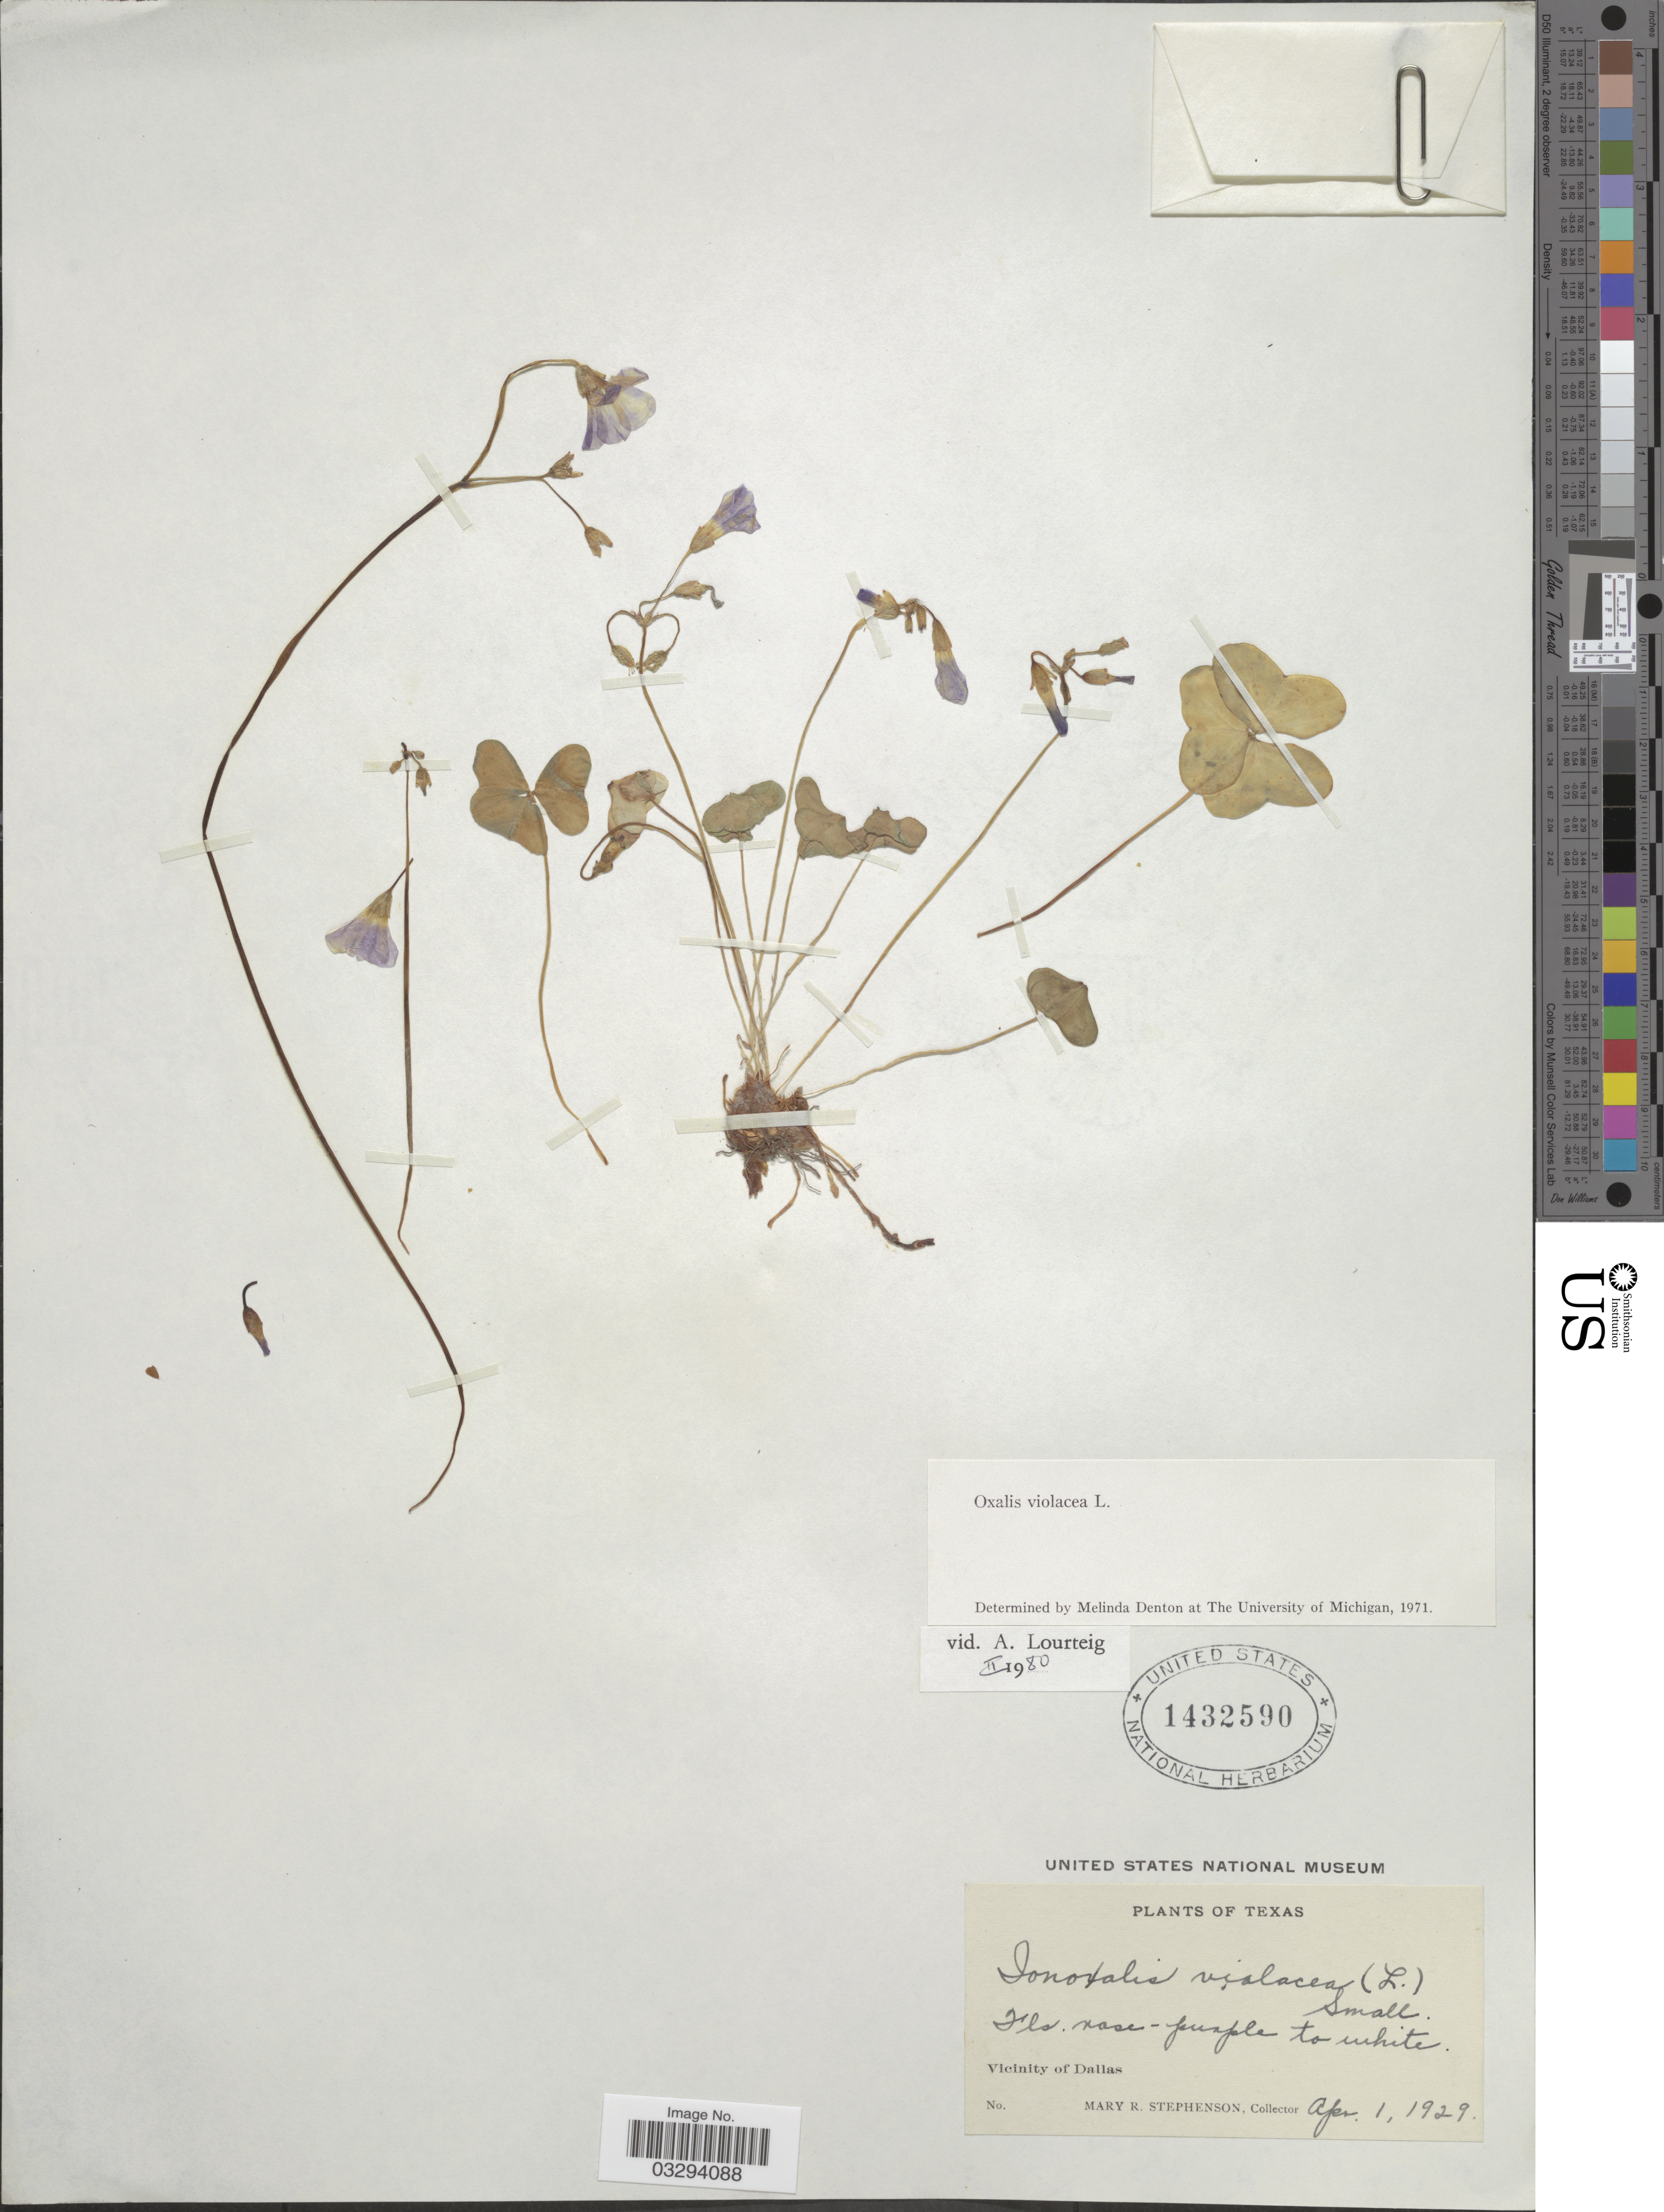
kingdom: Plantae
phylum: Tracheophyta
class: Magnoliopsida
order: Oxalidales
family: Oxalidaceae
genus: Oxalis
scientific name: Oxalis violacea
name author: L.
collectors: M. Stephenson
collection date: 1929-04-01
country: United States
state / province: Texas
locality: Vicinity of Dallas.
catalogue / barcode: US 1432590